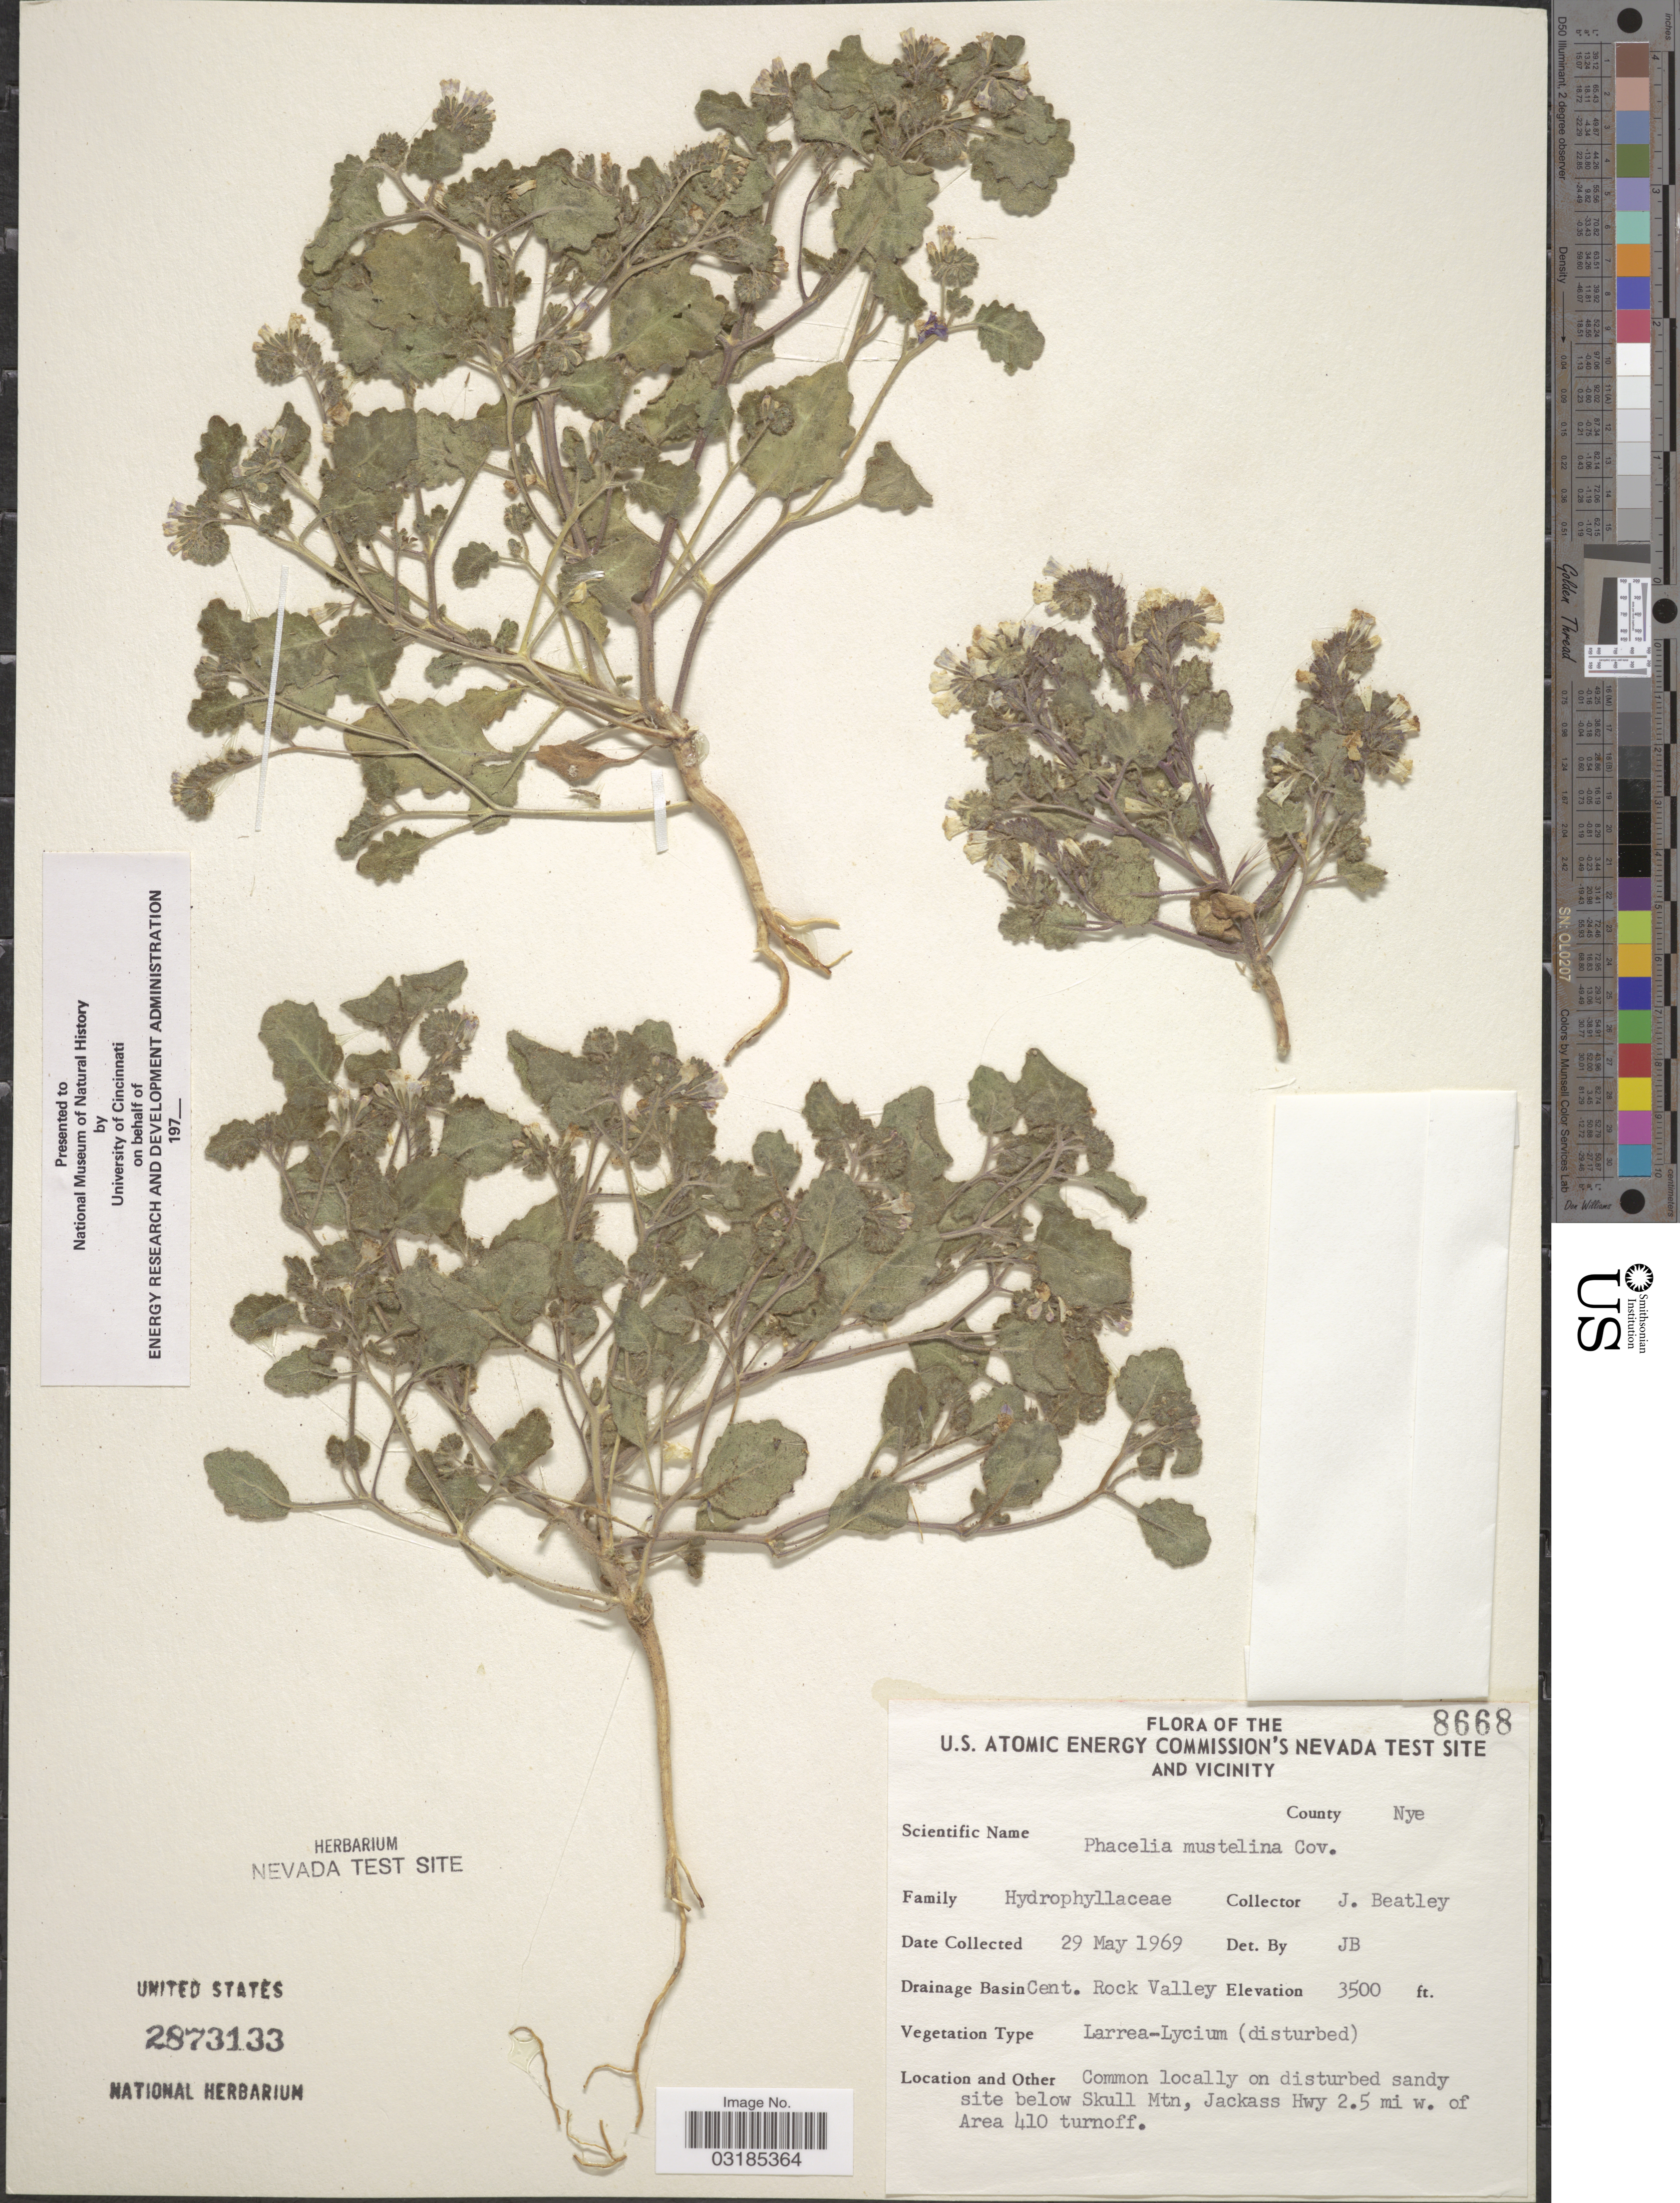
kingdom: Plantae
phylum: Tracheophyta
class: Magnoliopsida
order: Boraginales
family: Hydrophyllaceae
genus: Phacelia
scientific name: Phacelia mustelina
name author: Coville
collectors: J. C. Beatley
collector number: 8668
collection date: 1969-05-29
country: United States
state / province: Nevada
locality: U.S. Atomic Energy Commission's Nevada Test Site and Vicinity. County Nye. Drainage Basin Cent. Rock Valley. Sandy site below Skull Mtn, Jackass Hwy 2.5 mi w. of Area 410 turnoff.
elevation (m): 1067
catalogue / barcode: US 2873133